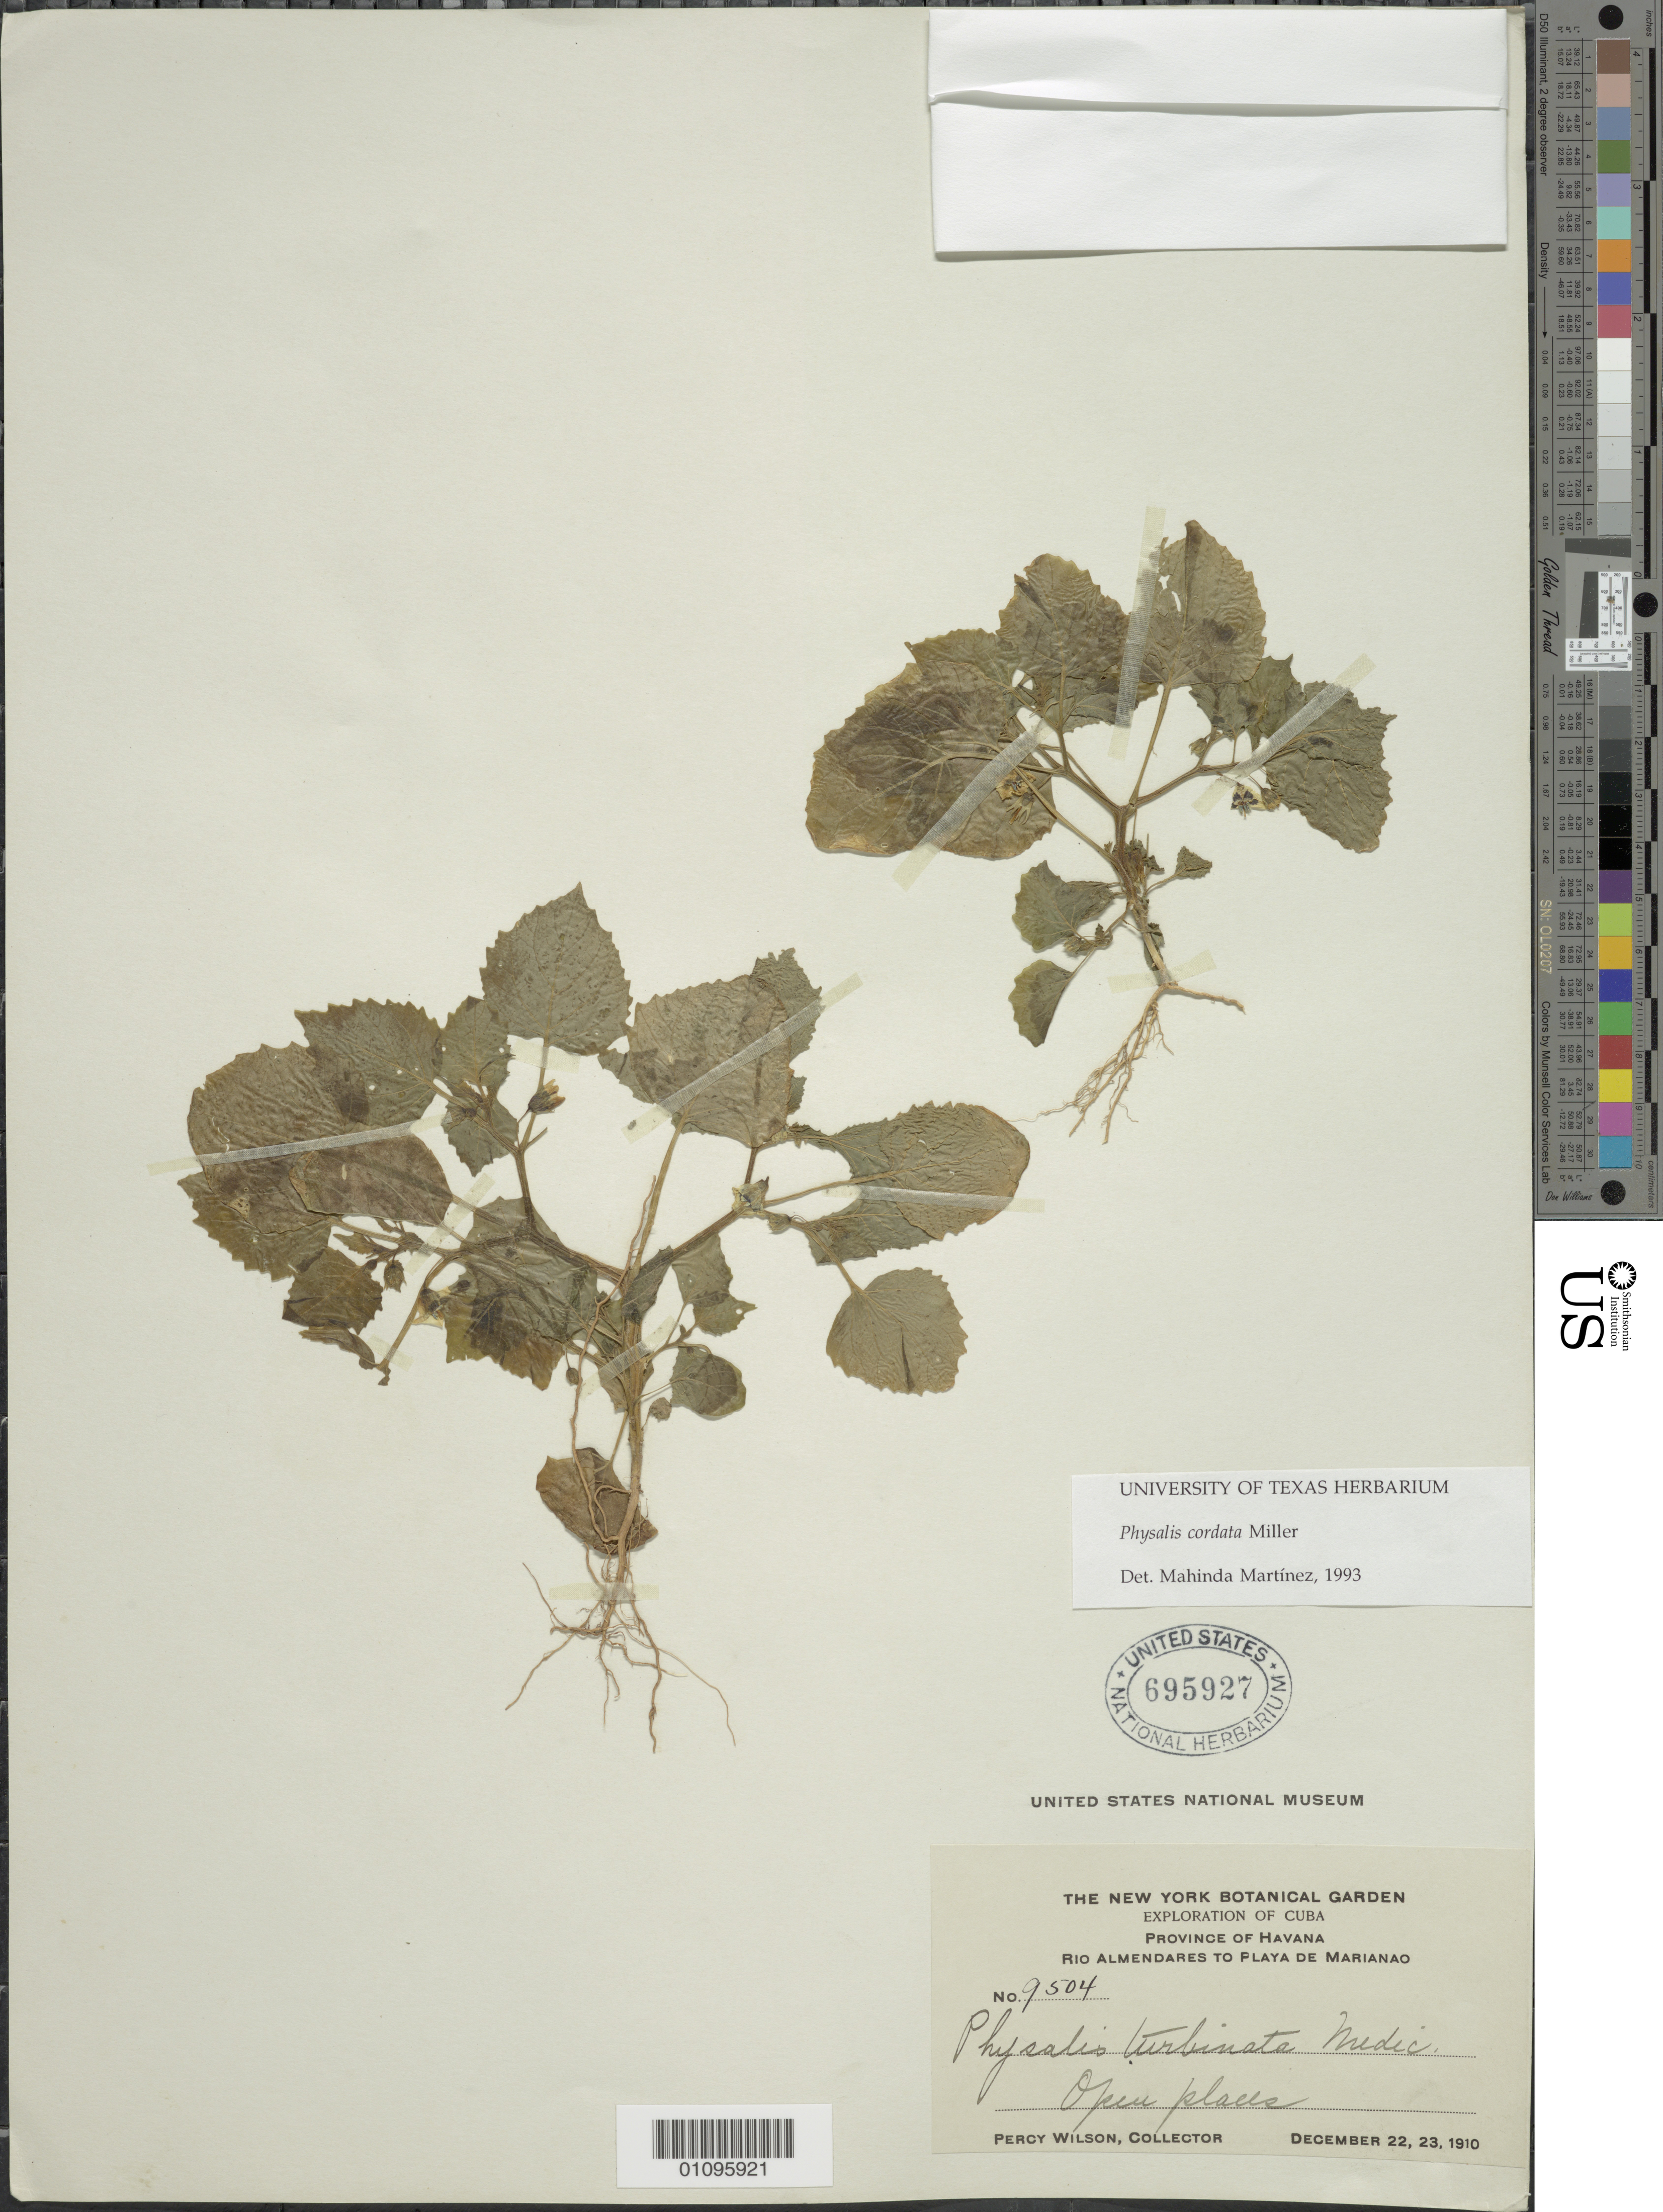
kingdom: Plantae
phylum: Tracheophyta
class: Magnoliopsida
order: Solanales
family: Solanaceae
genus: Physalis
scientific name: Physalis cordata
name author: Mill.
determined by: Martinez, M.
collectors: P. Wilson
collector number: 9504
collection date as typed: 22 Dec 1910 and 23 Dec 1910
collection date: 1910-12-22,1910-12-23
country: Cuba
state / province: La Habana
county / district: Mun. Playa or Plaza de la Revolución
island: Cuba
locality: Rio Almendares to Playa de Marianao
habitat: Open places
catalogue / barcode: US 695927